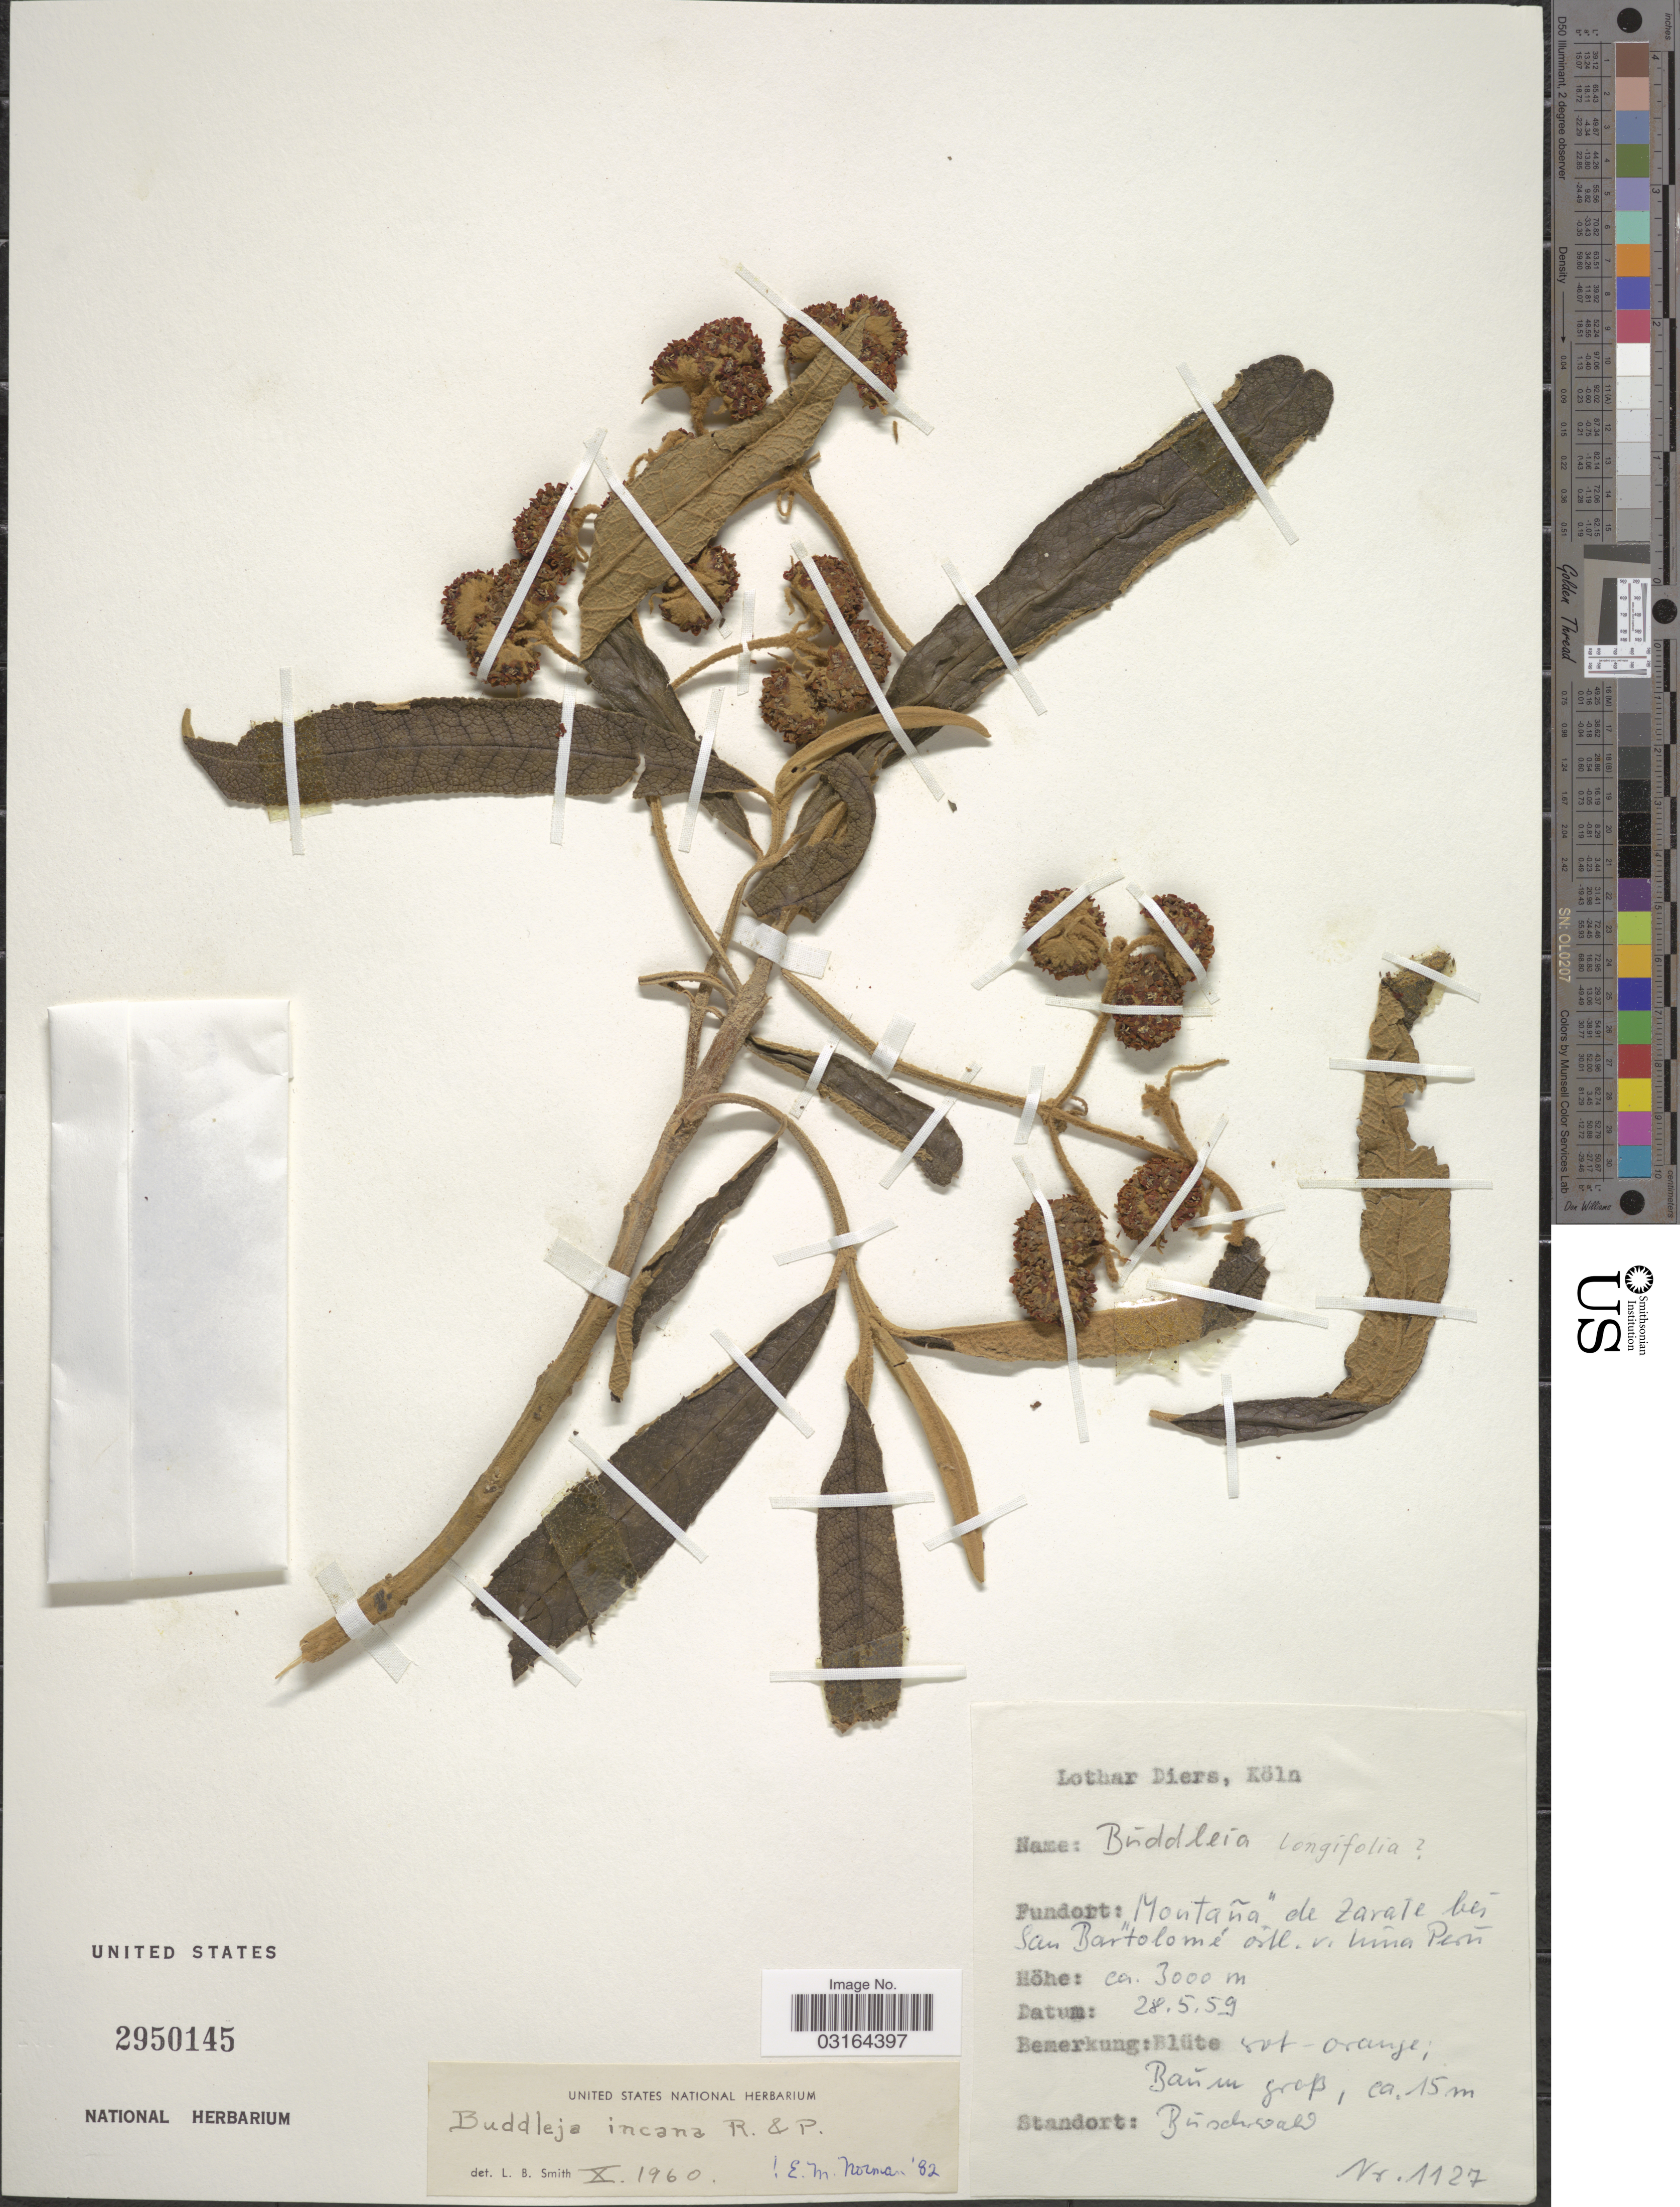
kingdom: Plantae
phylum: Tracheophyta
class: Magnoliopsida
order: Lamiales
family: Scrophulariaceae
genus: Buddleja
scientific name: Buddleja incana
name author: Ruiz & Pav.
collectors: L. Diers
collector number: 1127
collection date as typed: Transcribed d/m/y: 28/5/59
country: Peru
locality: Montaña de Zarate bei San Bartolomé, ostl. v. Lima.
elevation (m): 3000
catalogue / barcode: US 2950145